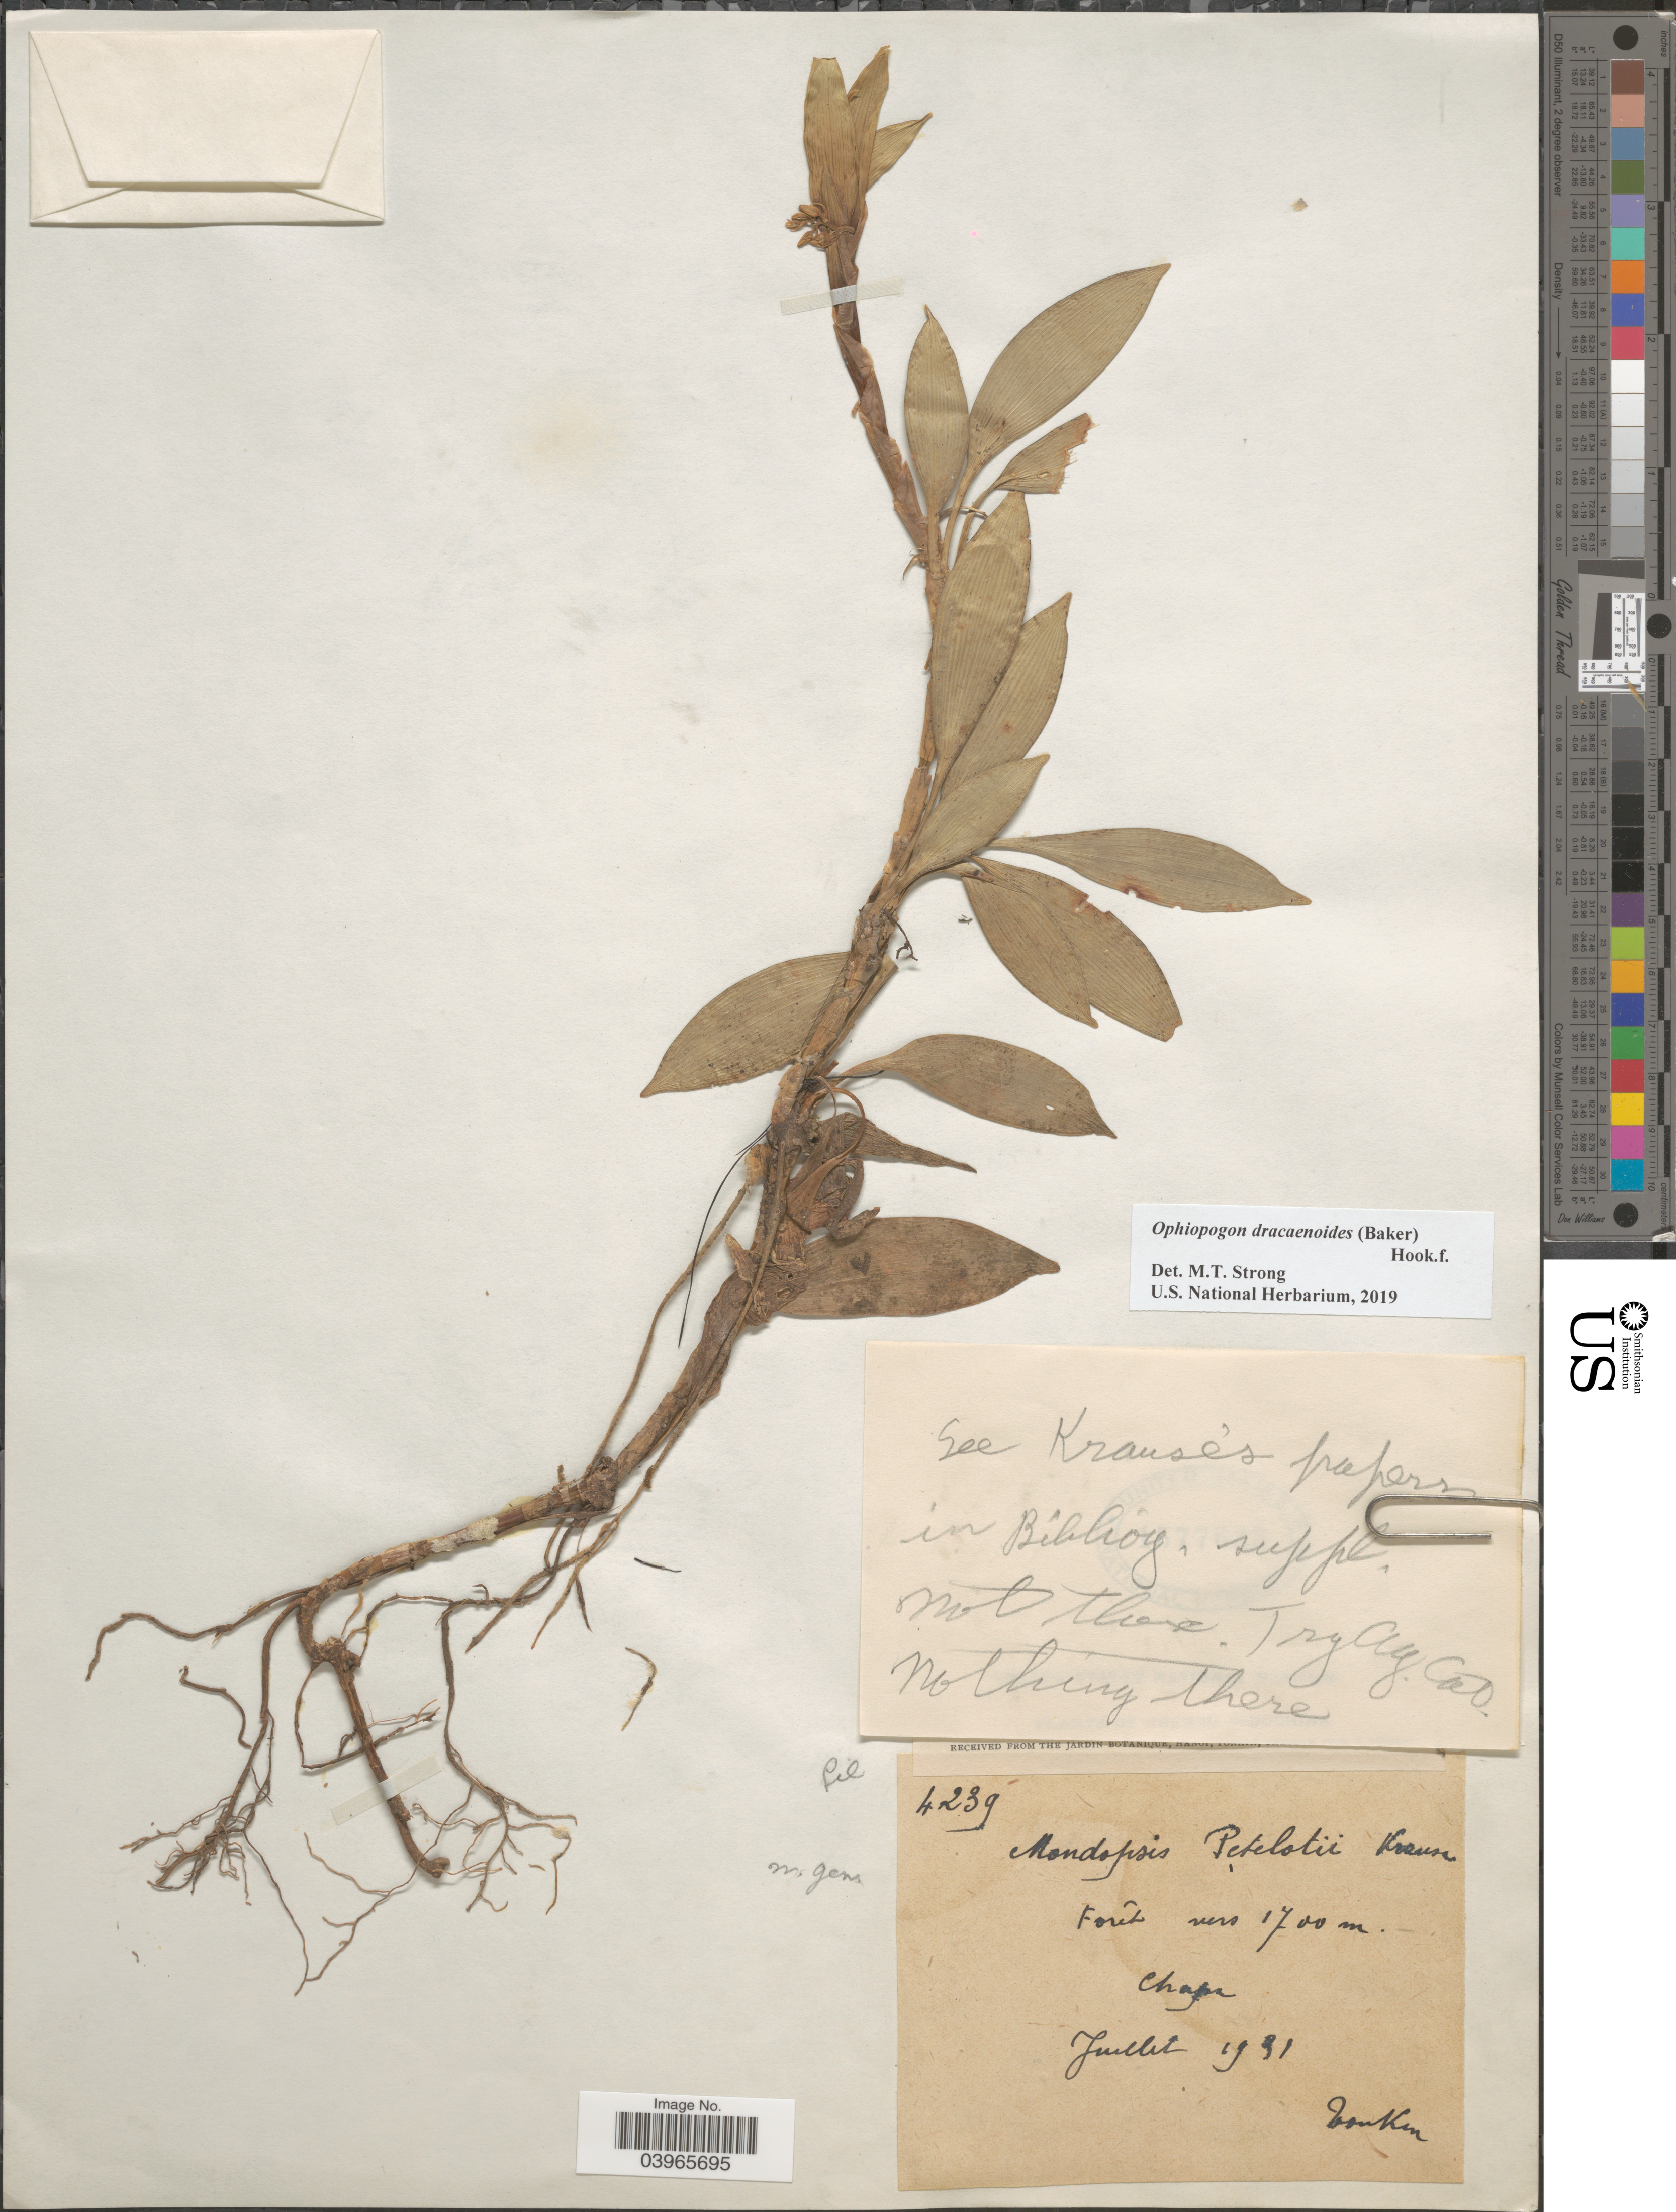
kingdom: Plantae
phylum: Tracheophyta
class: Liliopsida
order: Asparagales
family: Asparagaceae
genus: Ophiopogon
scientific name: Ophiopogon dracaenoides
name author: (Baker) Hook. f.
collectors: P. A. Pételot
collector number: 4239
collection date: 1931-07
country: Vietnam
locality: Chapa.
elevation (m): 1700